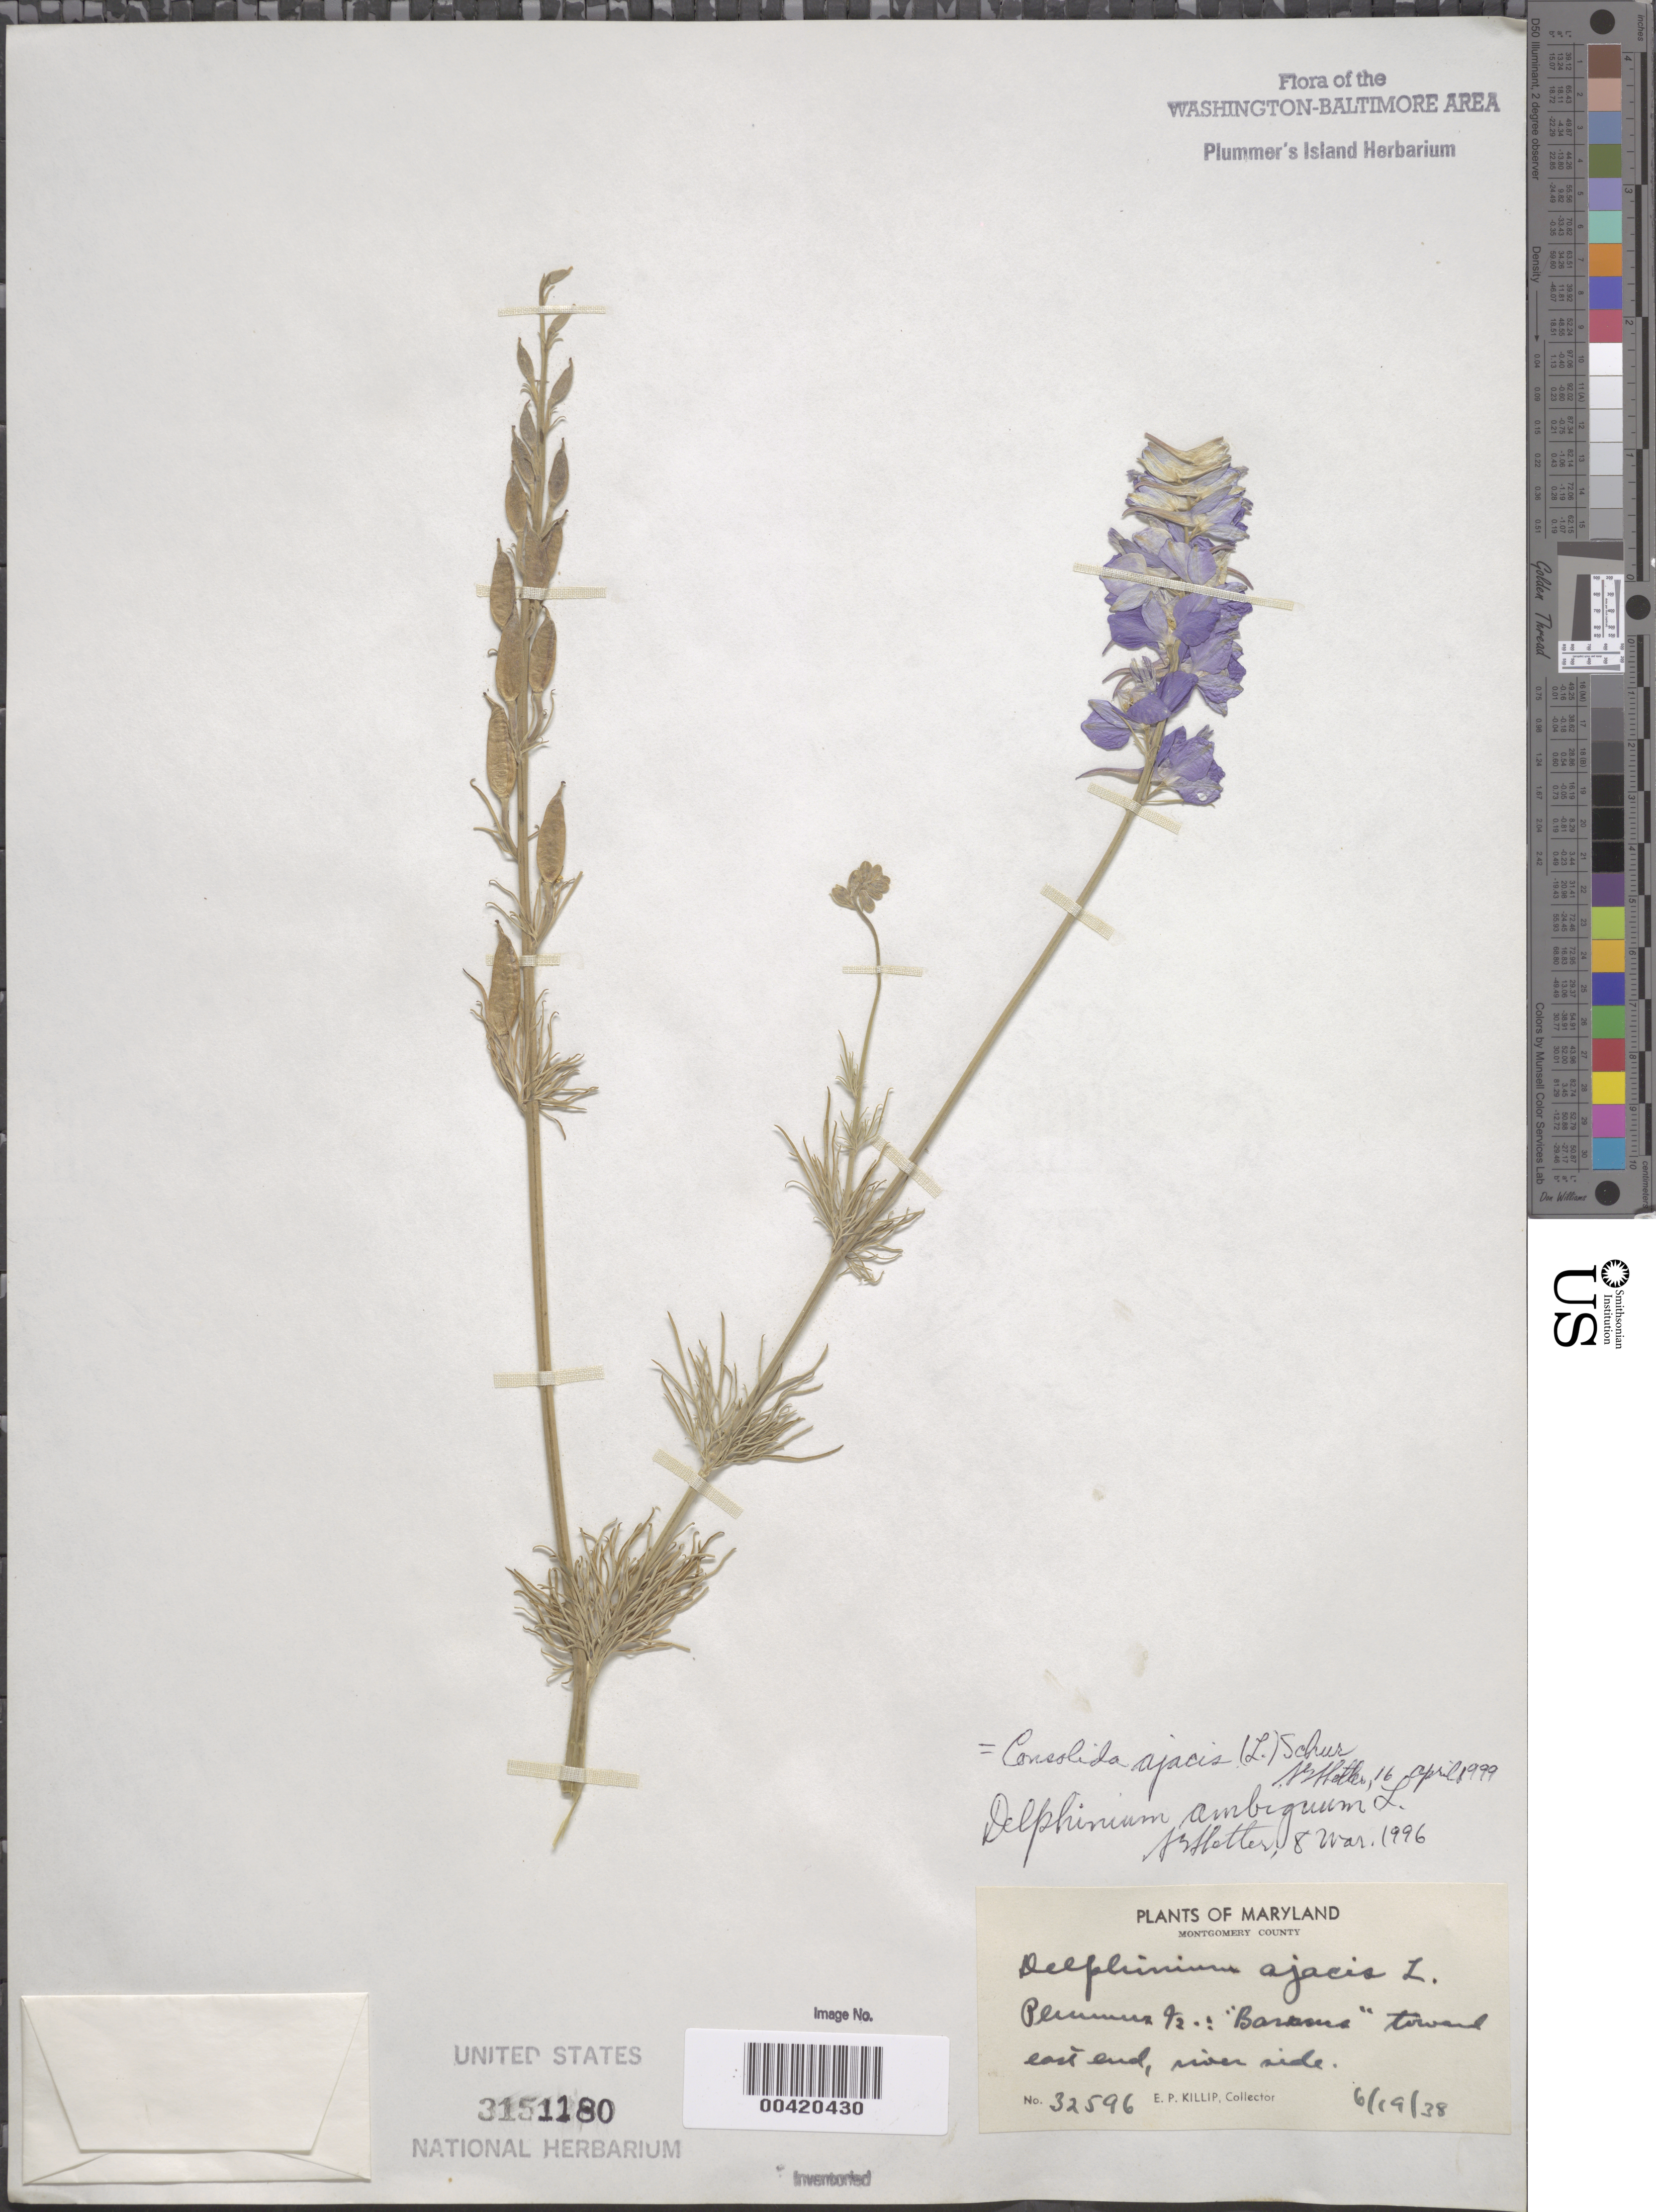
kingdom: Plantae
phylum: Tracheophyta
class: Magnoliopsida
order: Ranunculales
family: Ranunculaceae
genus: Delphinium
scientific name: Delphinium ajacis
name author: L.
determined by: Strong, M. T., (US), Smithsonian Institution - National Museum of Natural History (UNITED STATES)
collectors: E. P. Killip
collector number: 32596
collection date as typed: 19 Jun 1938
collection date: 1938-06-19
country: United States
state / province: Maryland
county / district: Montgomery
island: Plummers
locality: Plummer's Island; "barrens" toward east end riverside Plummers Island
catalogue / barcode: US 3151180